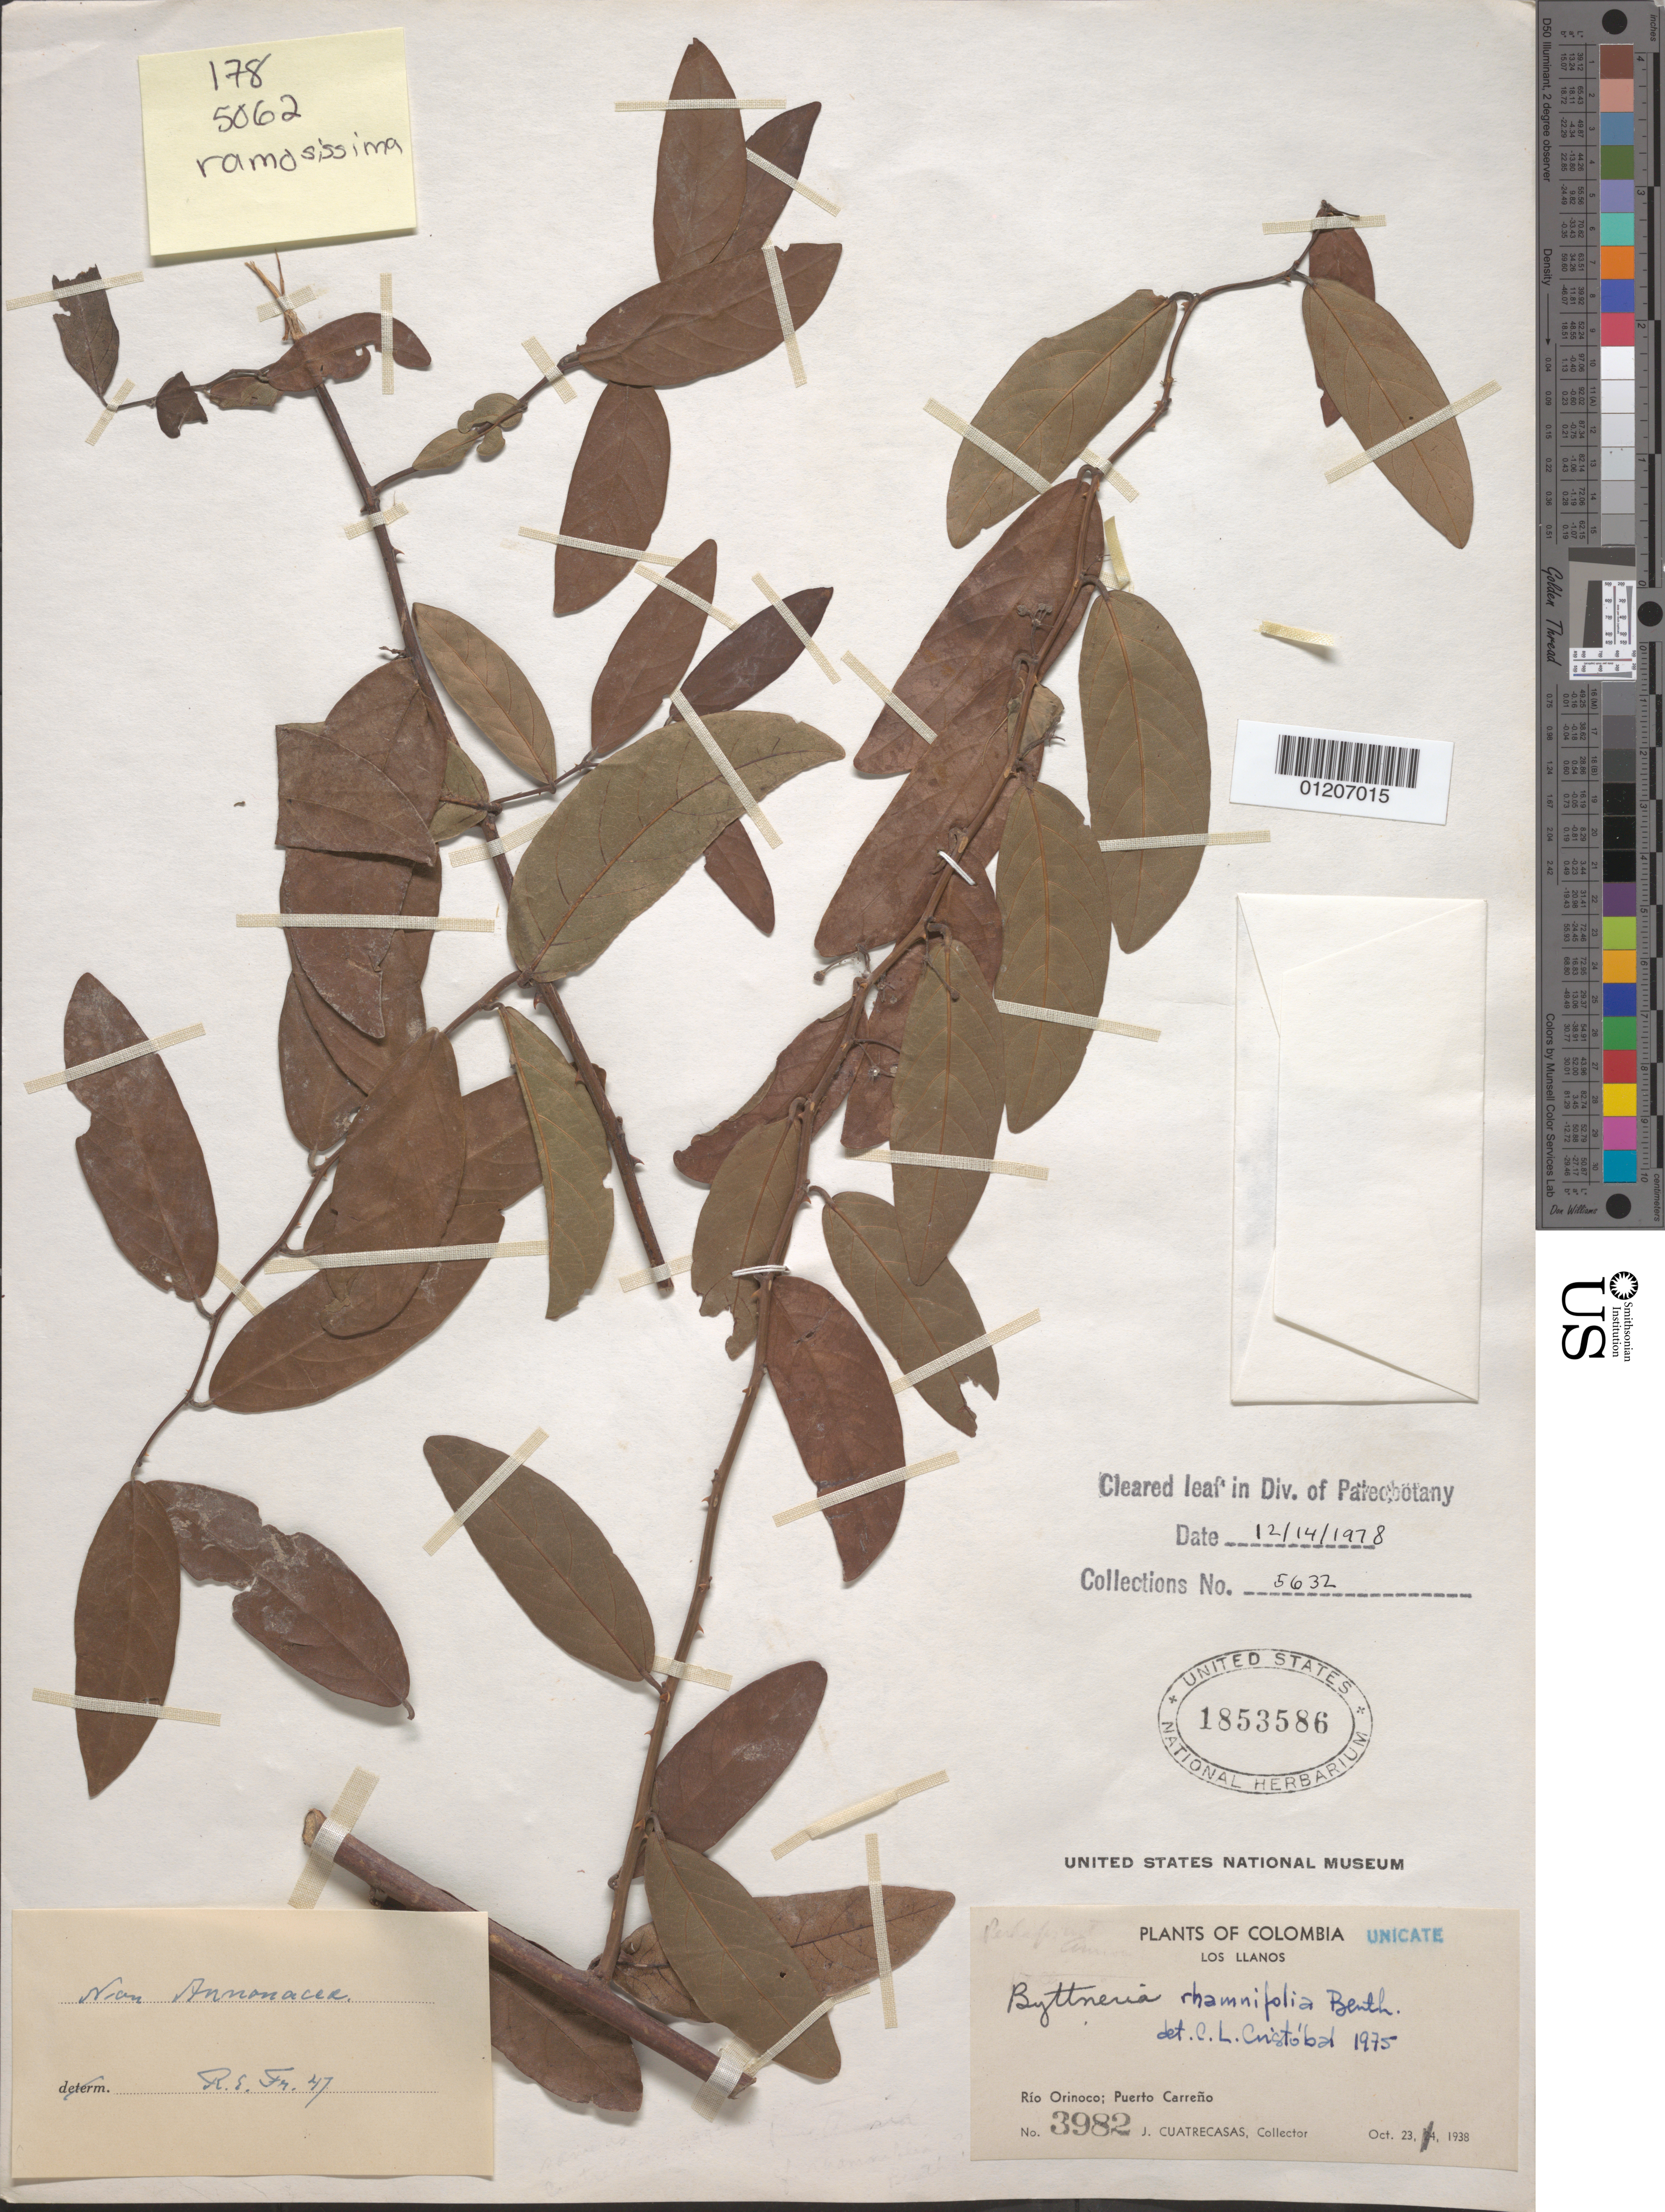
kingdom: Plantae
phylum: Tracheophyta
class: Magnoliopsida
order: Malvales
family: Malvaceae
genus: Byttneria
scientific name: Byttneria rhamnifolia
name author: Benth.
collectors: J. Cuatrecasas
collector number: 3982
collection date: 1938-10-23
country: Colombia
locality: Los Llanos. Río Orinoco; Puerto Carreño.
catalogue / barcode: US 1853586